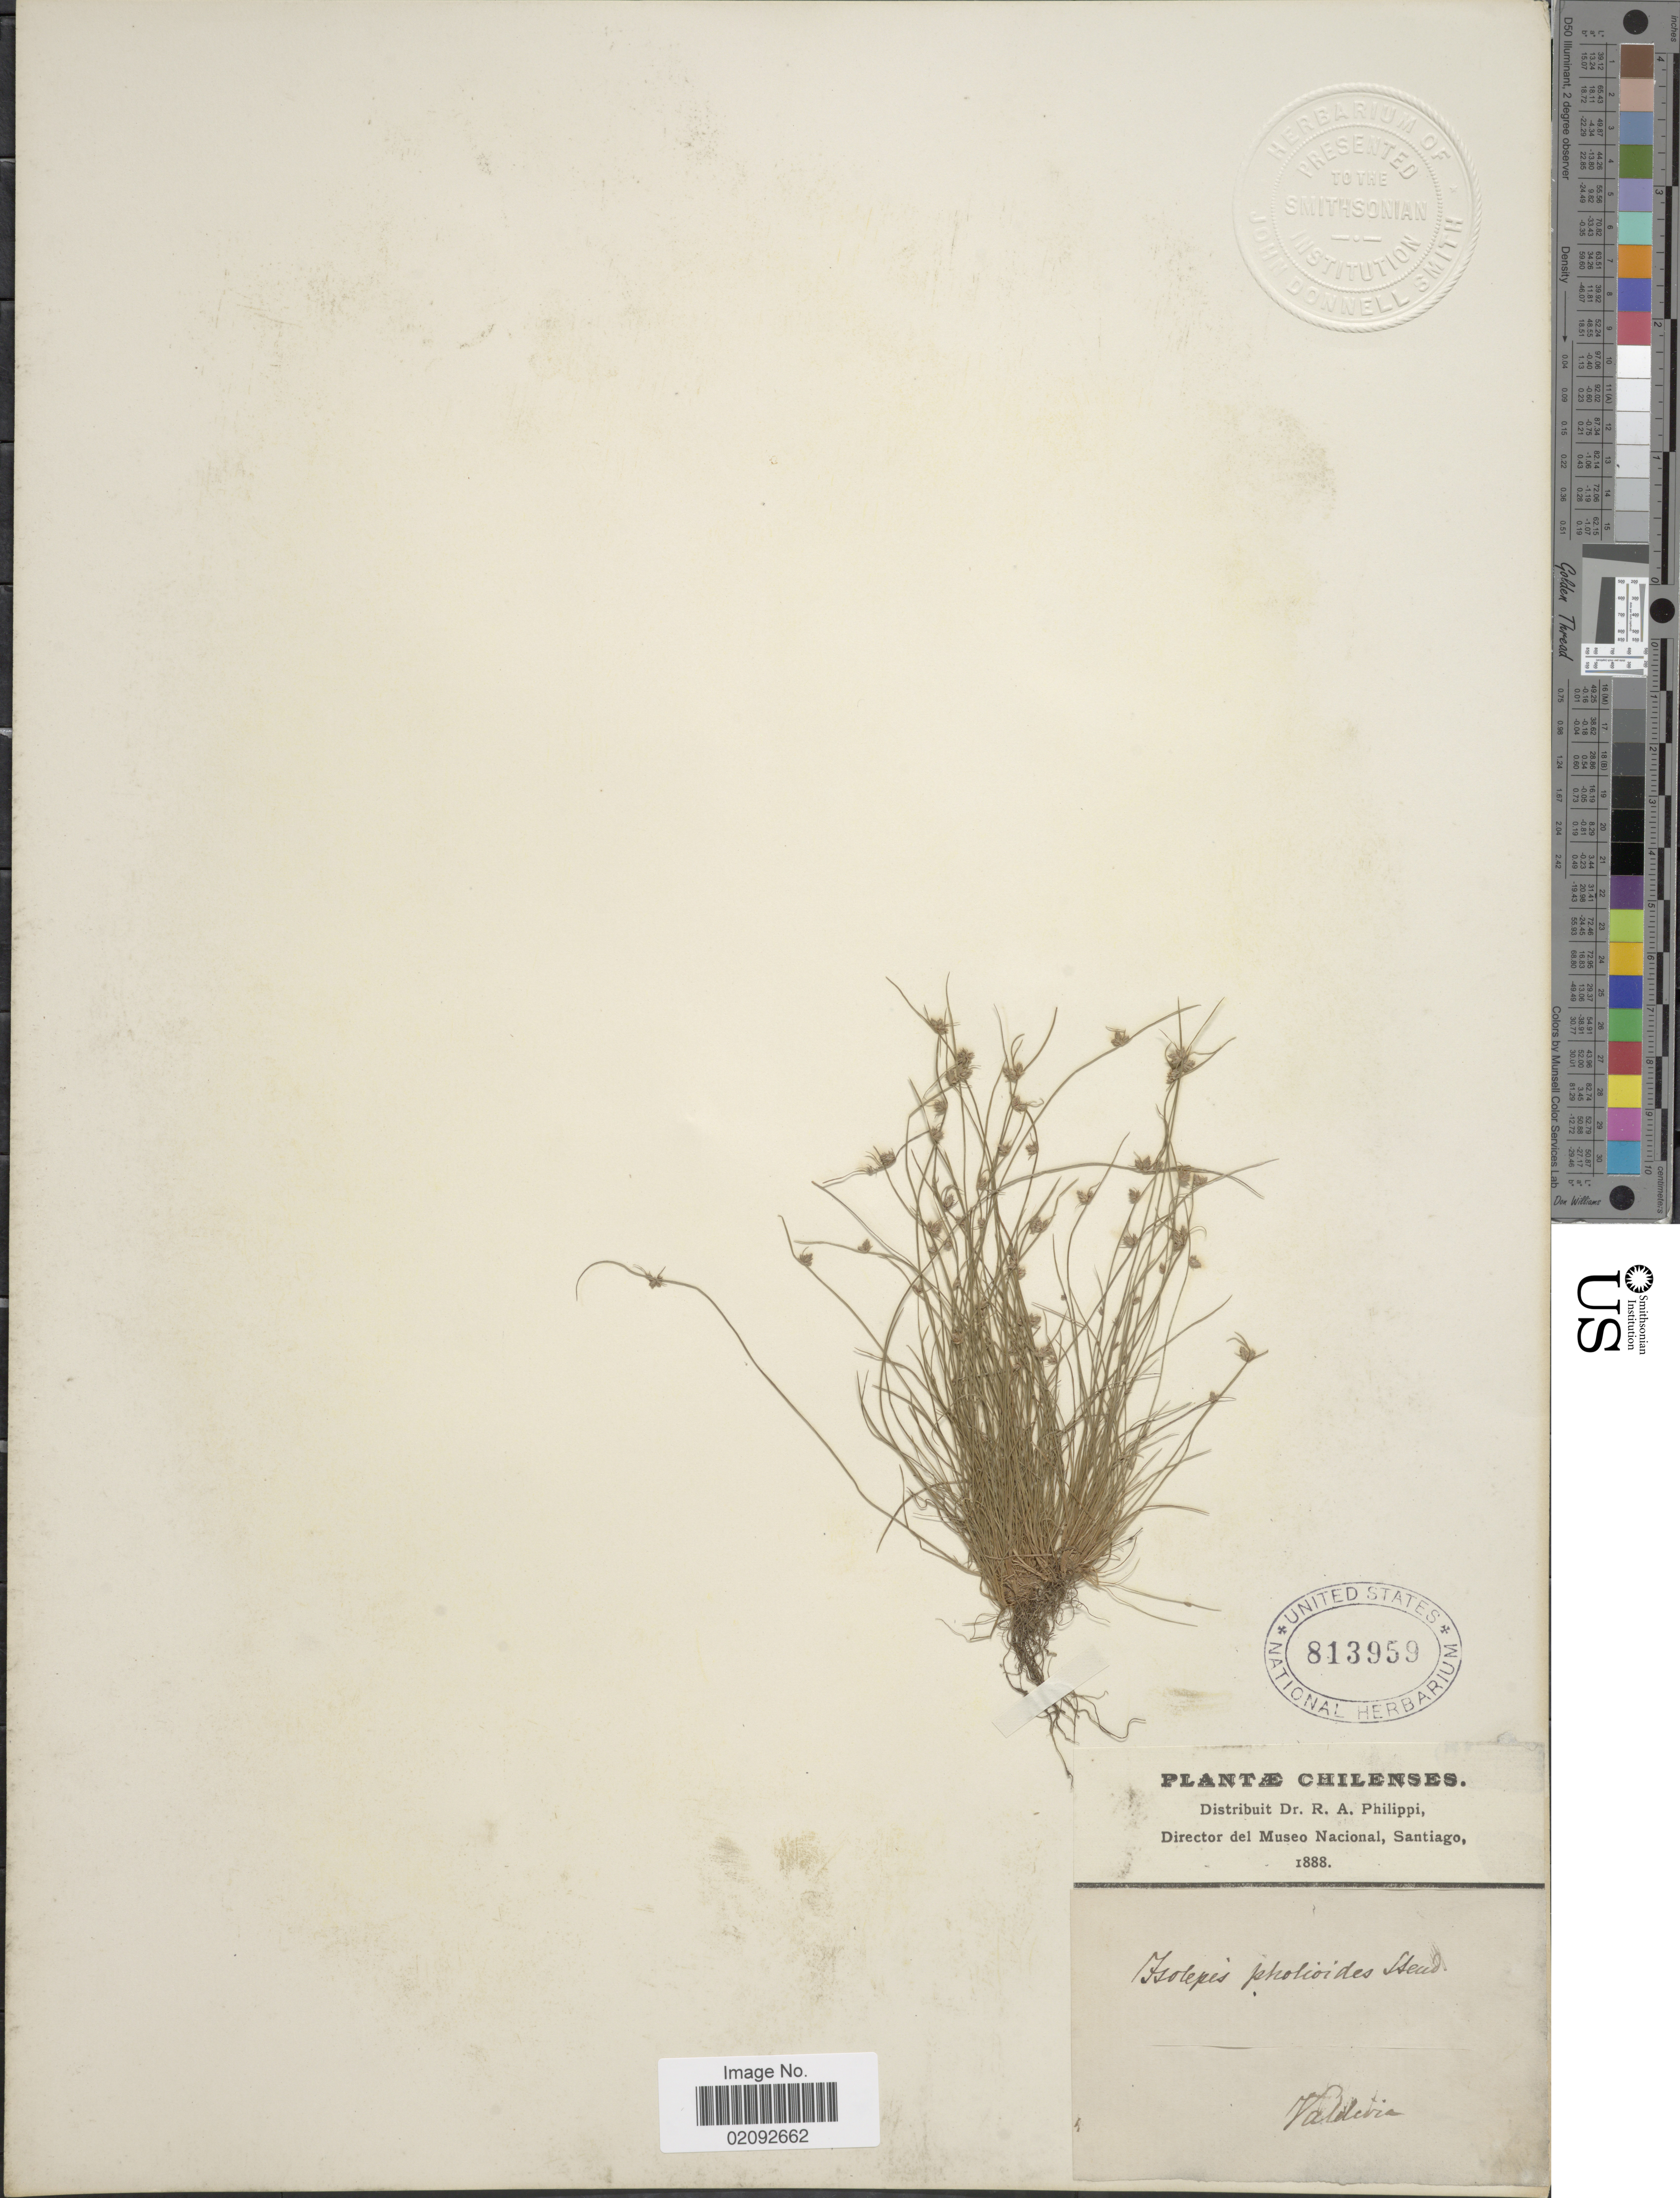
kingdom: Plantae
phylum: Tracheophyta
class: Liliopsida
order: Poales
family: Cyperaceae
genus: Isolepis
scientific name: Isolepis nigricans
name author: Kunth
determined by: Strong, Mark T., (BOT), Smithsonian Institution - National Museum of Natural History (UNITED STATES)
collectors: R. A. Philippi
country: Chile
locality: Valdivia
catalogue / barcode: US 813959